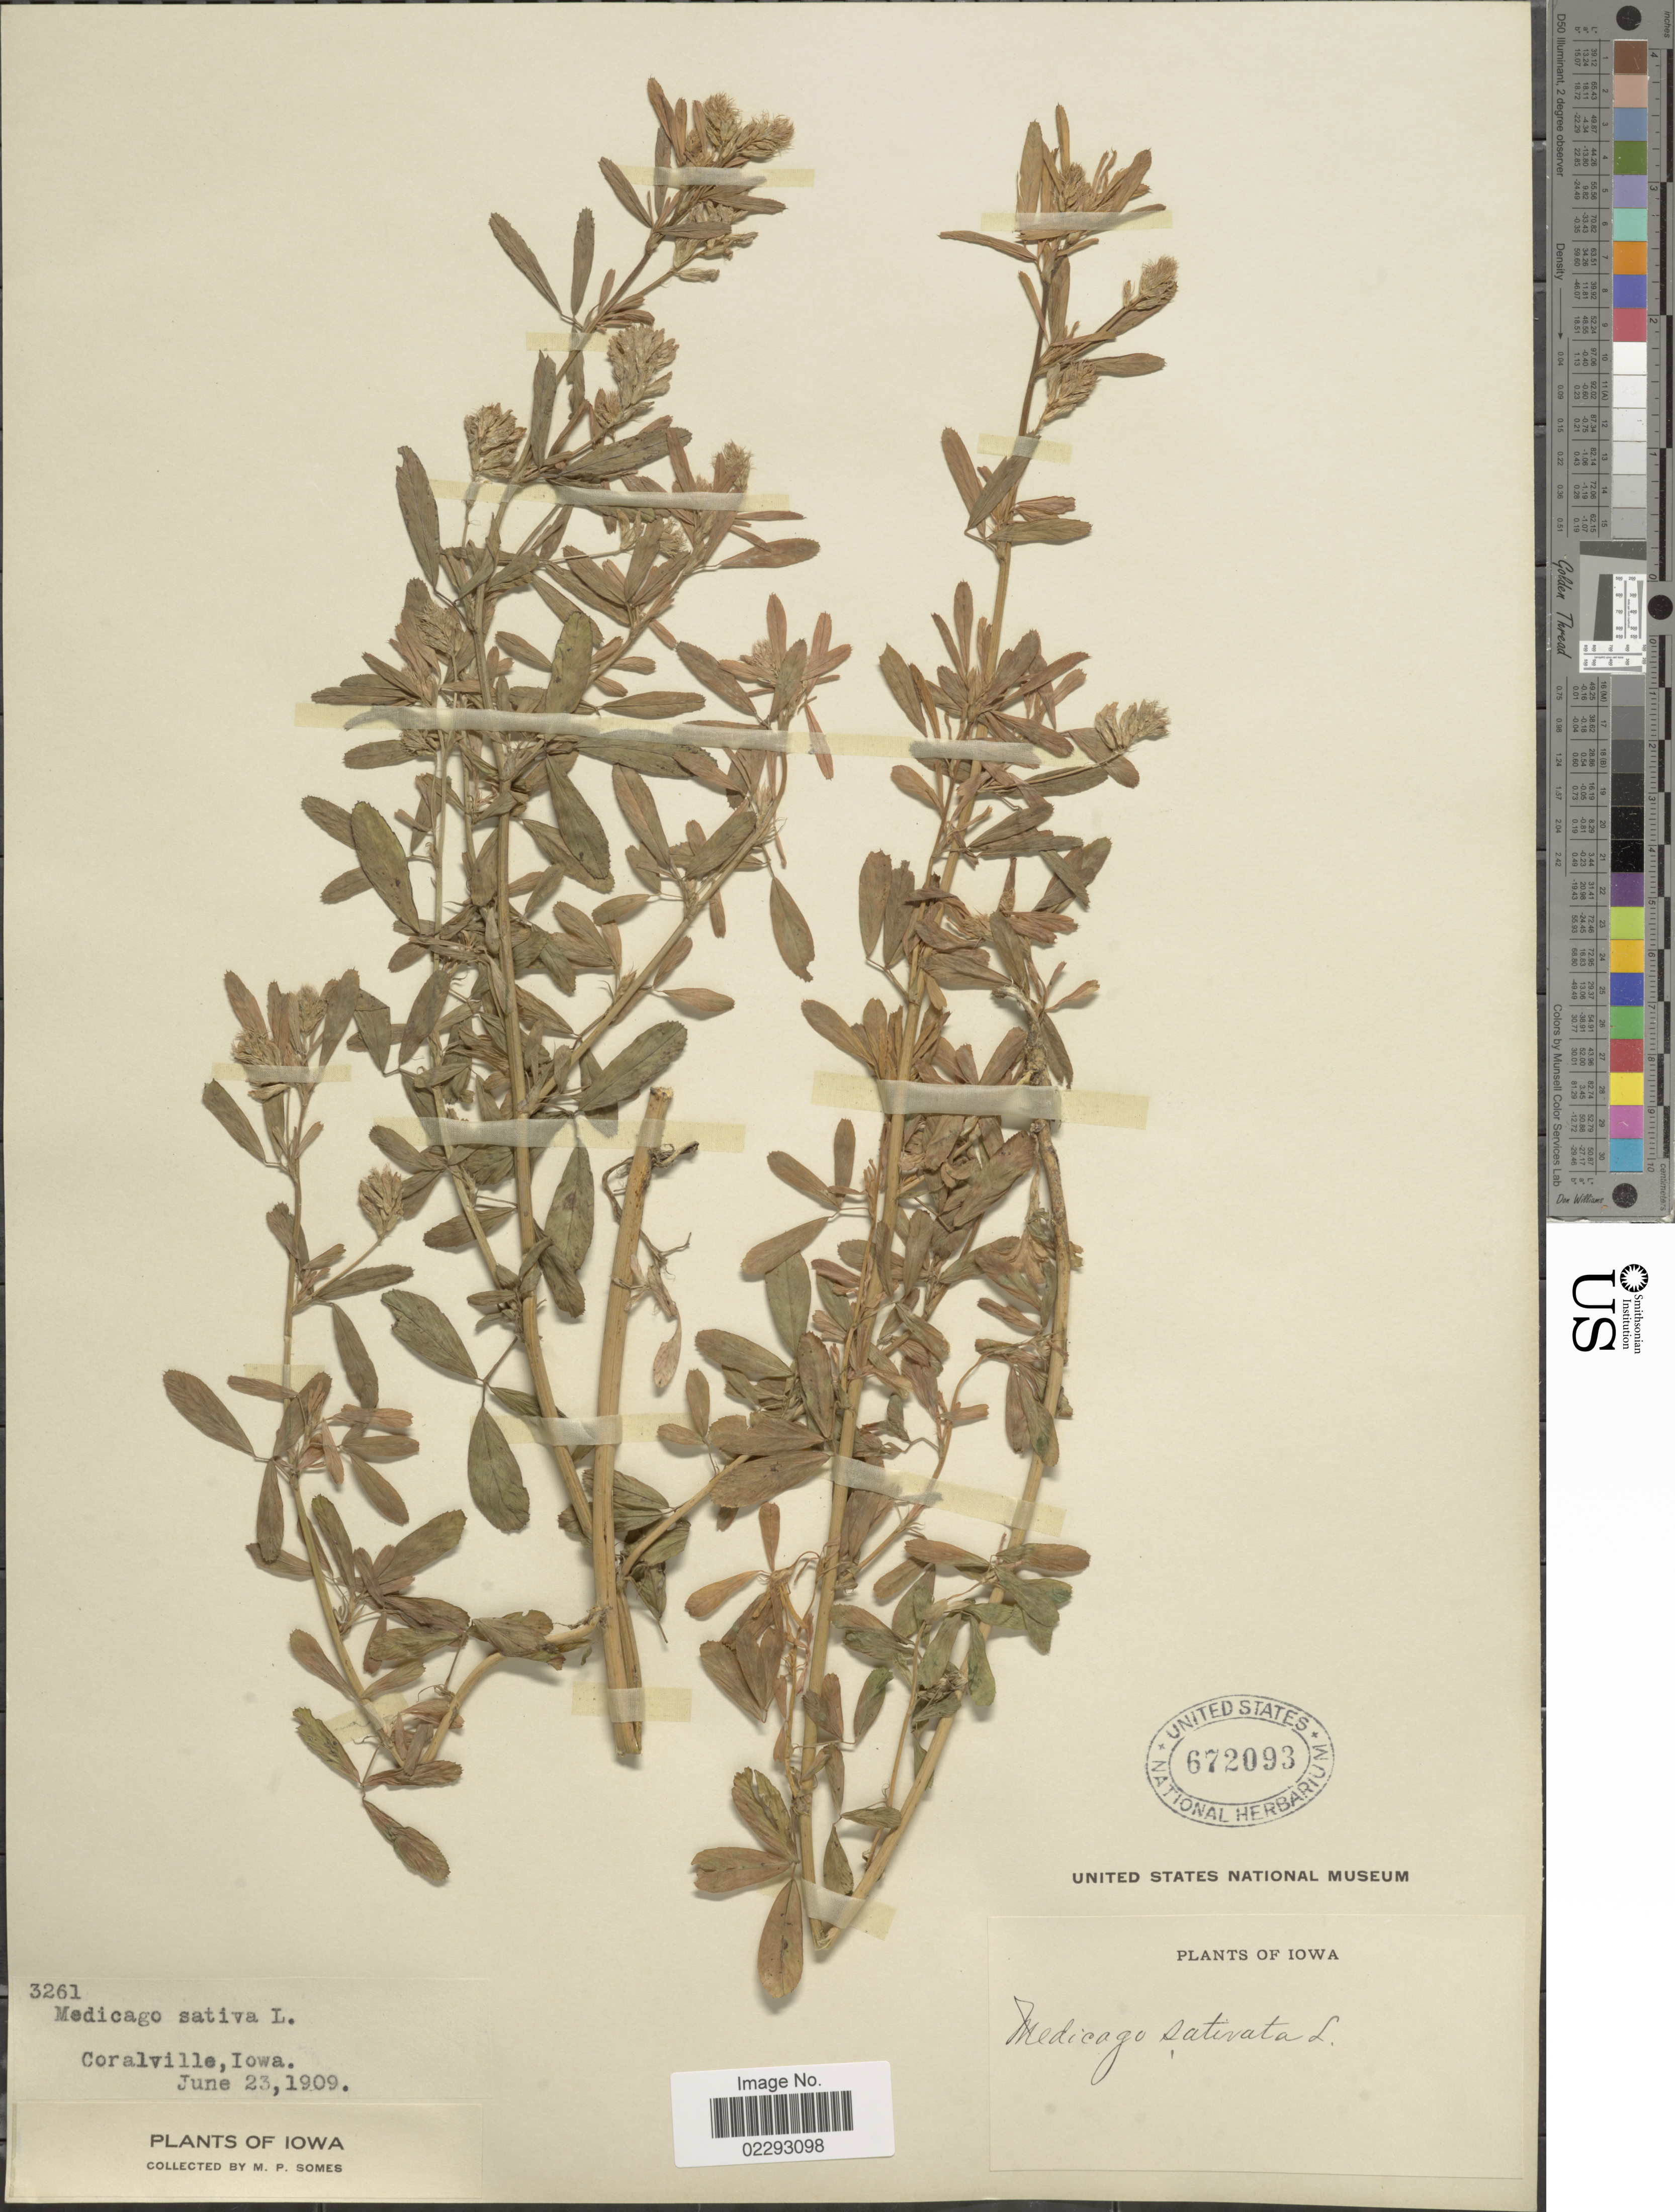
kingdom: Plantae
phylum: Tracheophyta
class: Magnoliopsida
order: Fabales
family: Fabaceae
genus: Medicago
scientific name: Medicago sativa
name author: L.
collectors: M. Somes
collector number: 3261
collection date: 1909-06-23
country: United States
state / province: Iowa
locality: Coralville, Iowa.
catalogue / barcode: US 672093